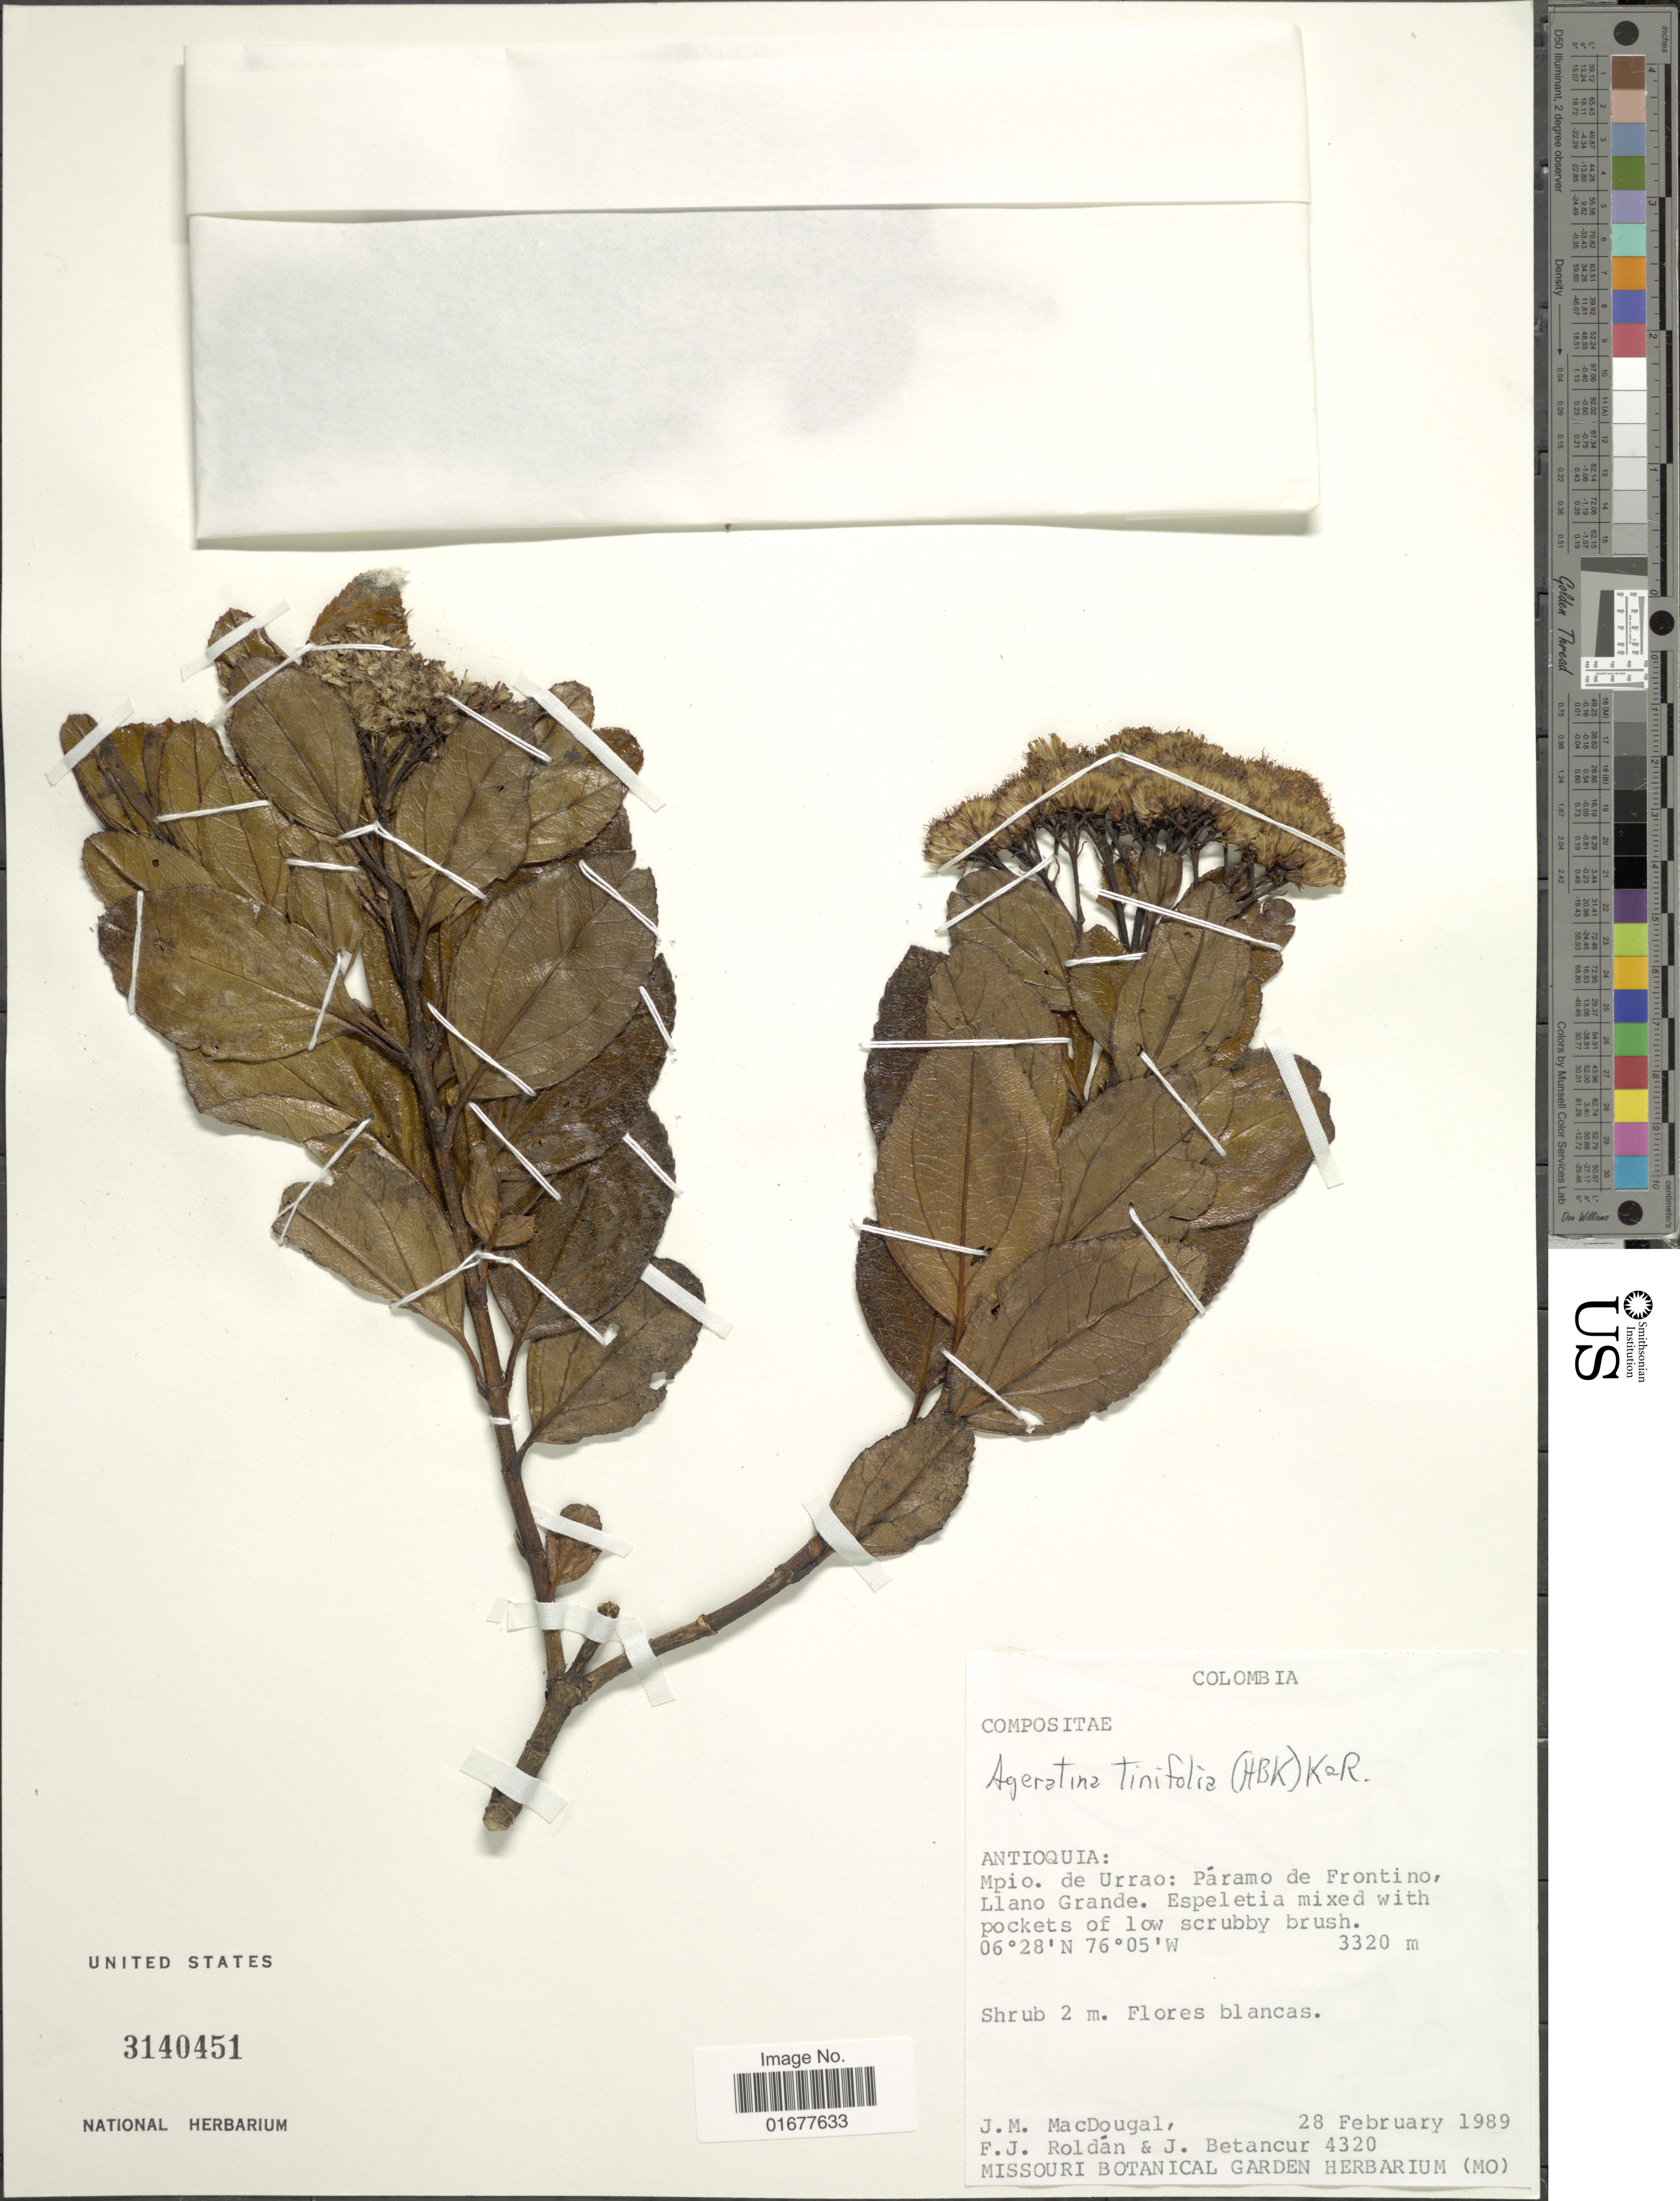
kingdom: Plantae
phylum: Tracheophyta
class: Magnoliopsida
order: Asterales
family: Asteraceae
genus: Ageratina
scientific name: Ageratina tinifolia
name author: (Kunth) R.M. King & H. Rob.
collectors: J. M. MacDougal, F. J. Roldán & J. Betancur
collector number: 4320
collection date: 1989-02-28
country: Colombia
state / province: Antioquia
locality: Mpio. de Urrao: Paramo de Frontino, Llano Grande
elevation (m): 3320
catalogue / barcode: US 3140451